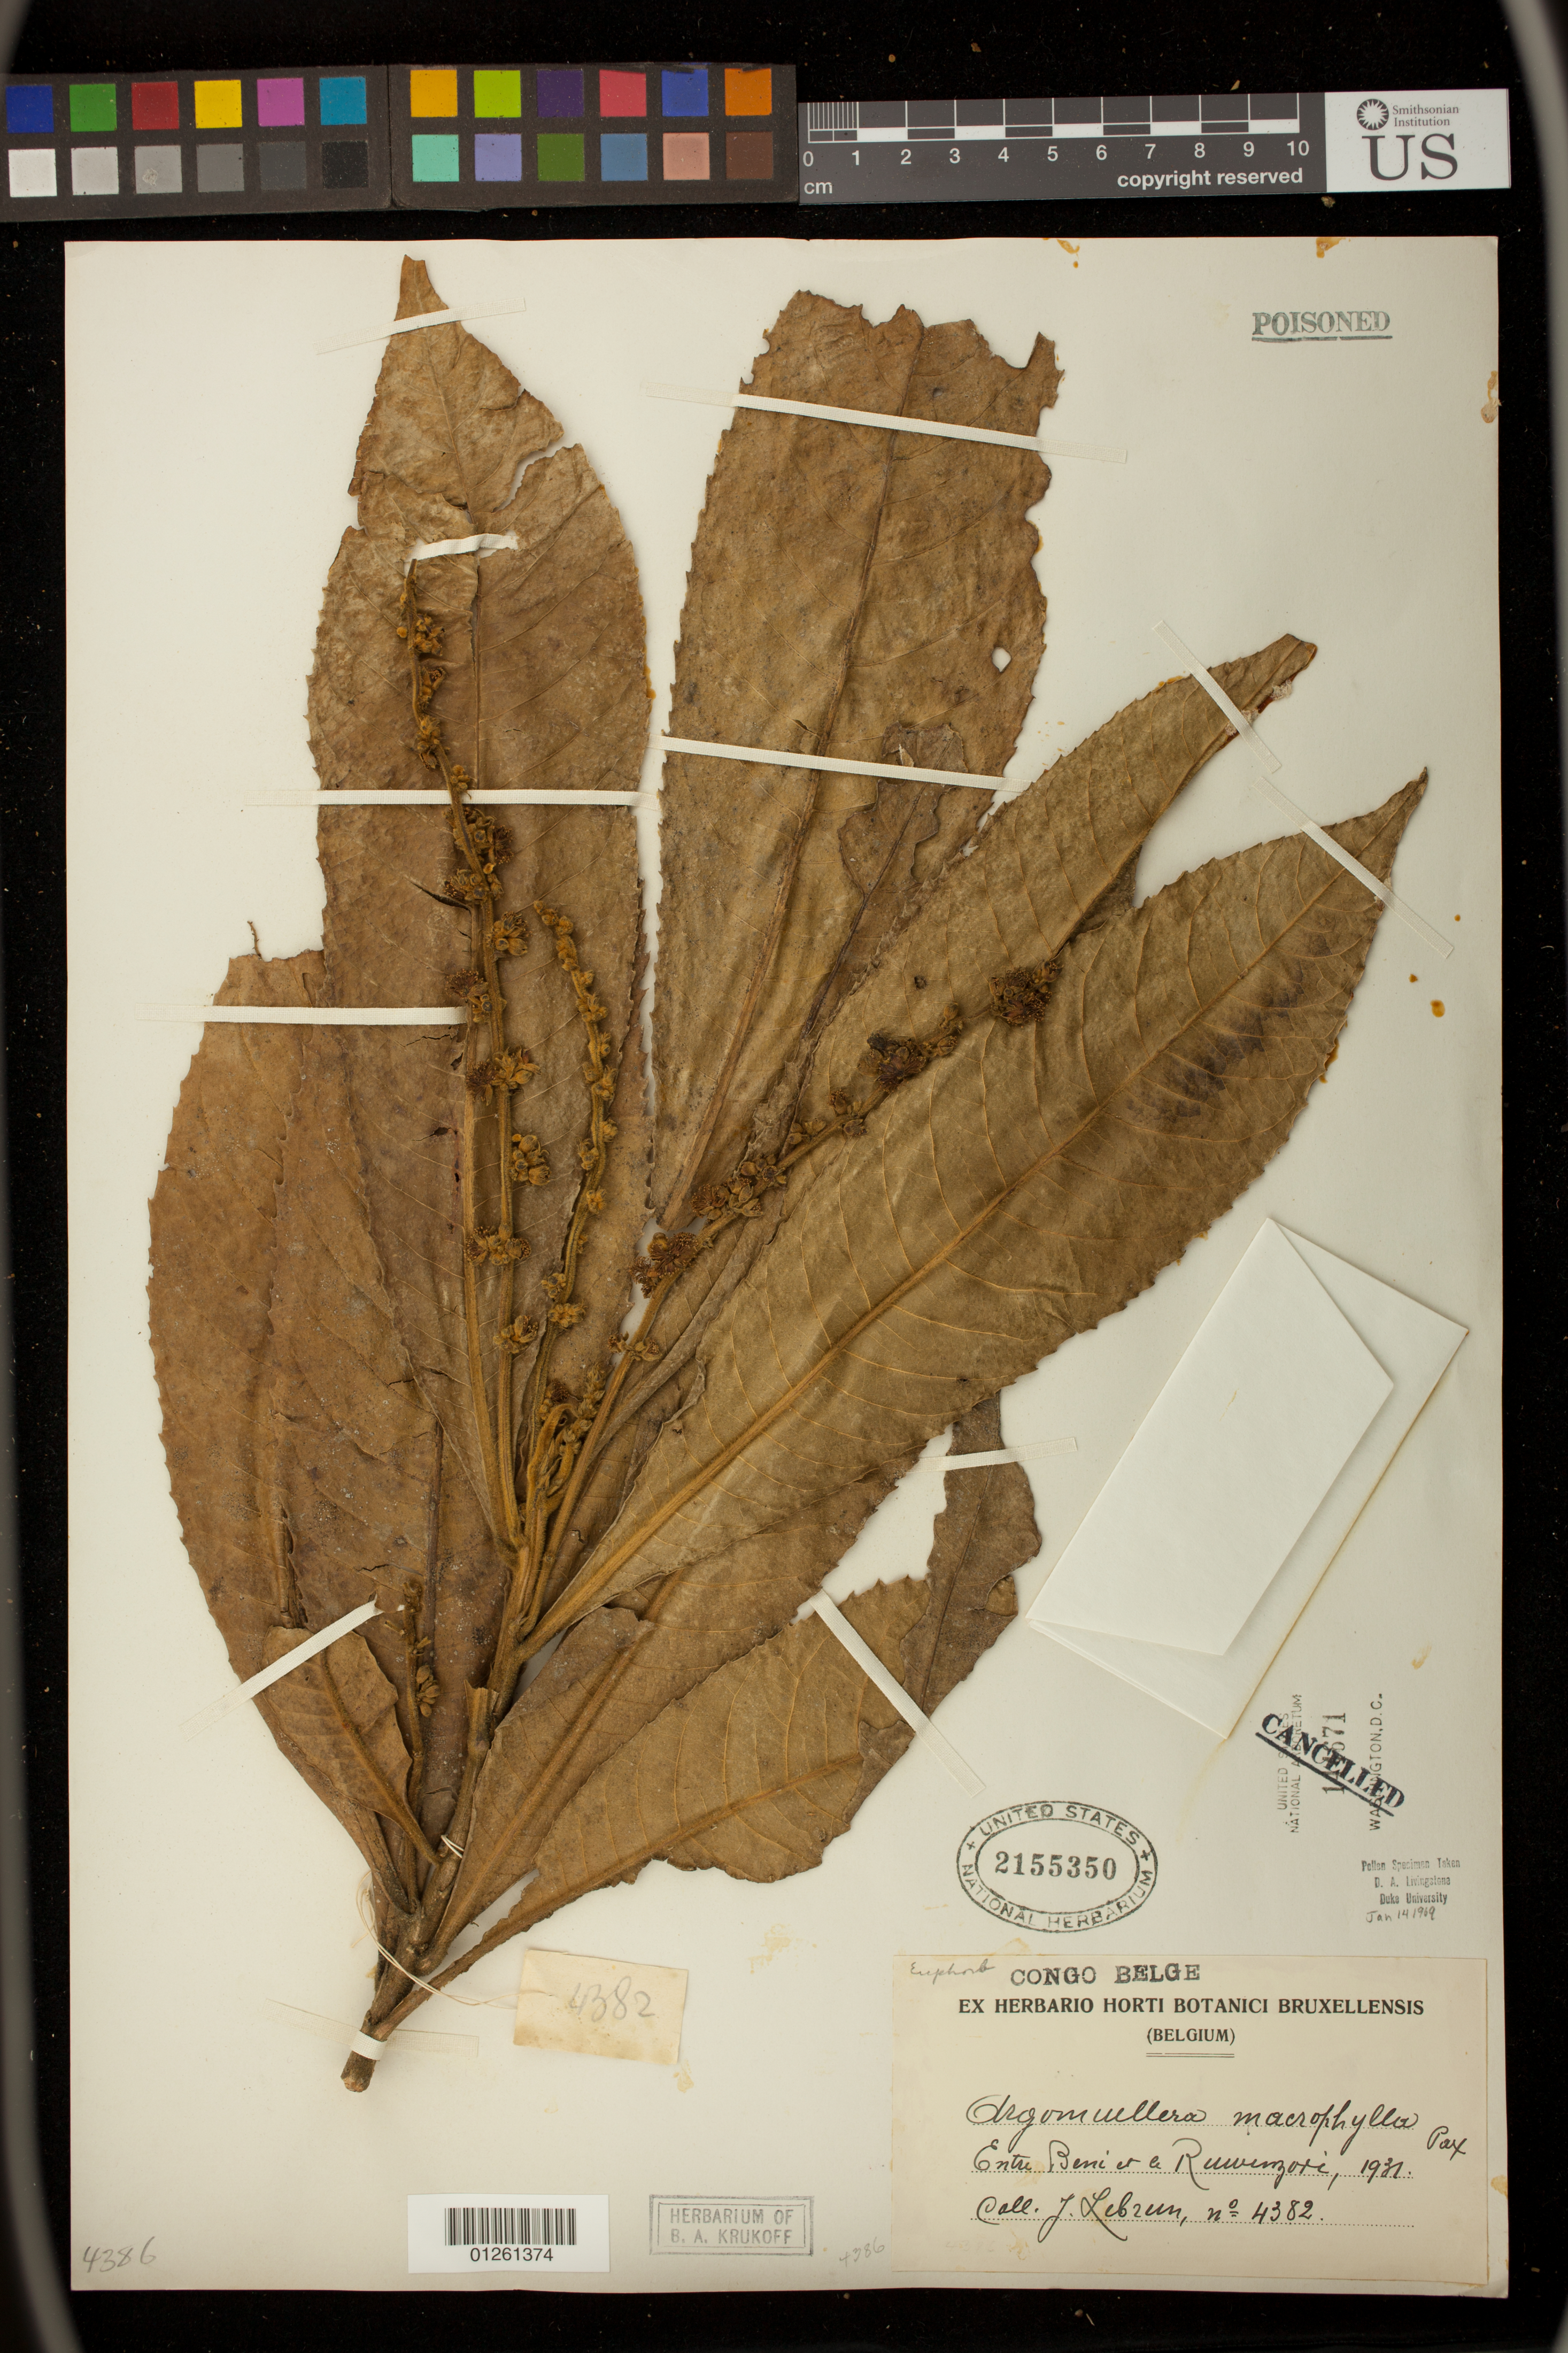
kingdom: Plantae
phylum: Tracheophyta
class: Magnoliopsida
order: Malpighiales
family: Euphorbiaceae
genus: Argomuellera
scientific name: Argomuellera macrophylla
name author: Pax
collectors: J. A. Lebrun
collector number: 4382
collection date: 1931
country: Congo, Democratic Republic of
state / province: Nord-Kivu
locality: Congo Belge. Entre Beni et a Ruwenzori.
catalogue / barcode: US 2155350